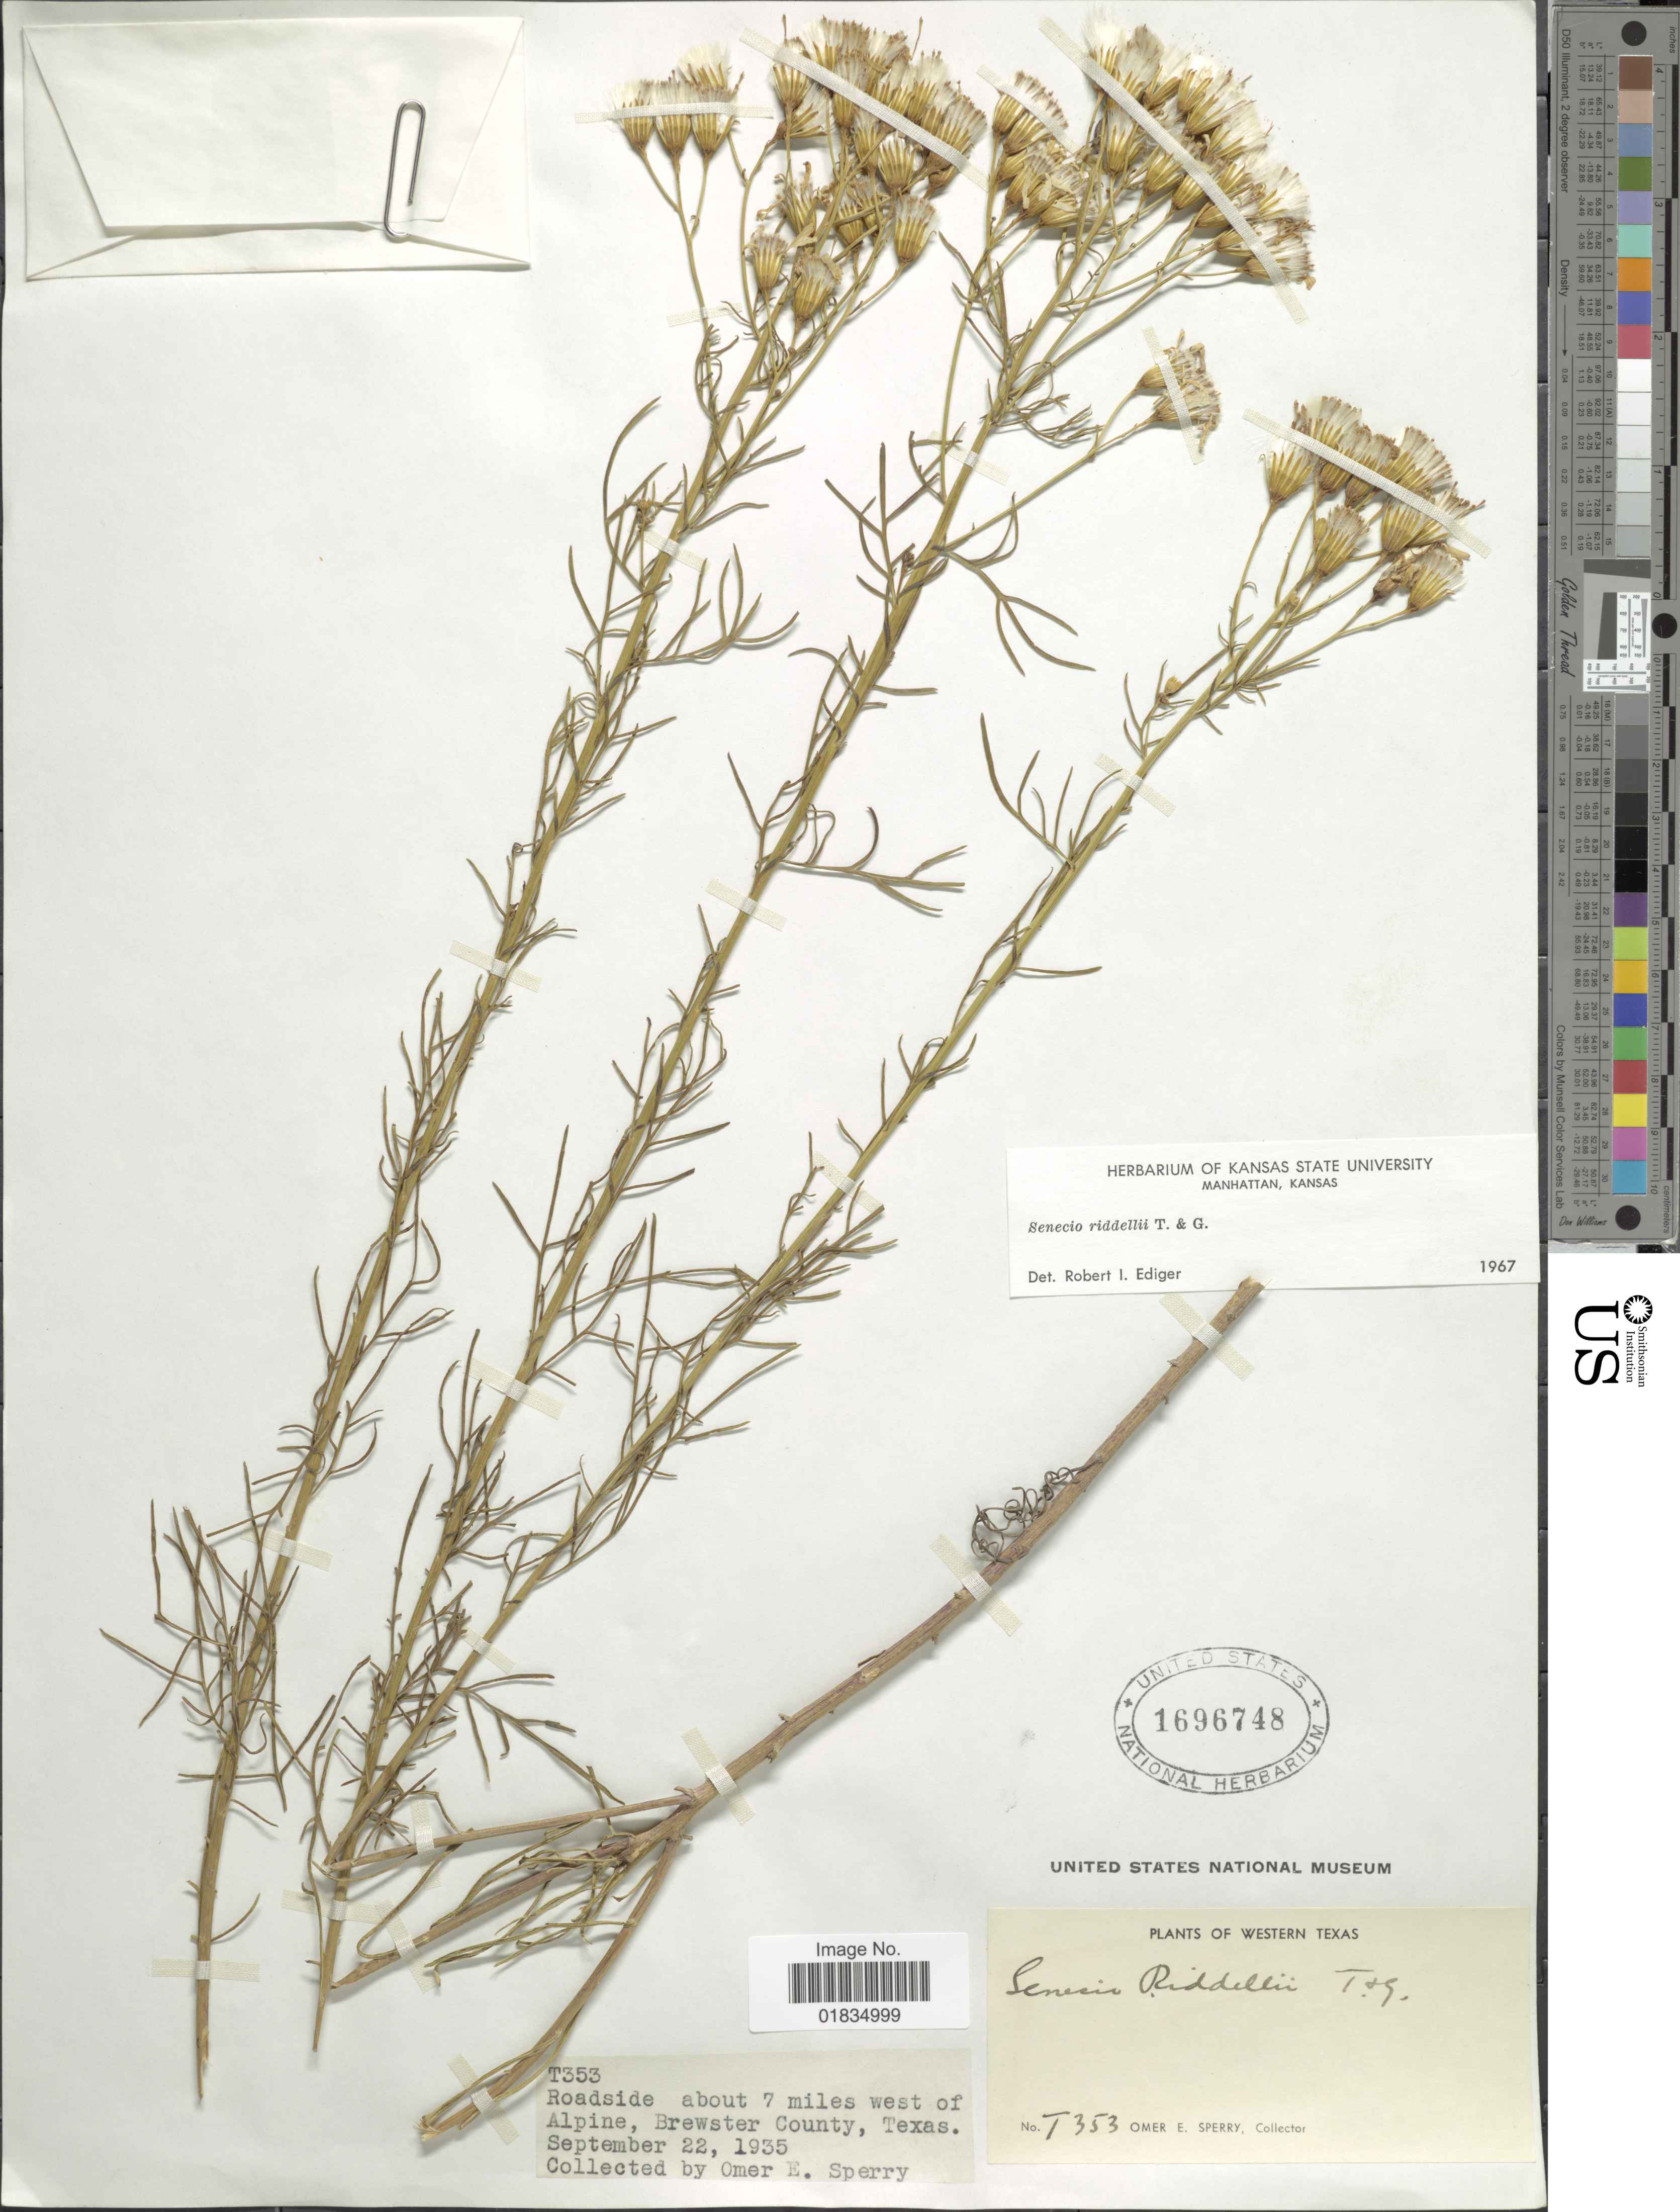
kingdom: Plantae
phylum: Tracheophyta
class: Magnoliopsida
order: Asterales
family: Asteraceae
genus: Senecio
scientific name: Senecio riddellii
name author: Torr. & A. Gray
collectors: O. E. Sperry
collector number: T353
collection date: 1935-09-22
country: United States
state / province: Texas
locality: Western Texas, Roadside about 7 miles west of Allpine, Brewster County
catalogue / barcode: US 1696748